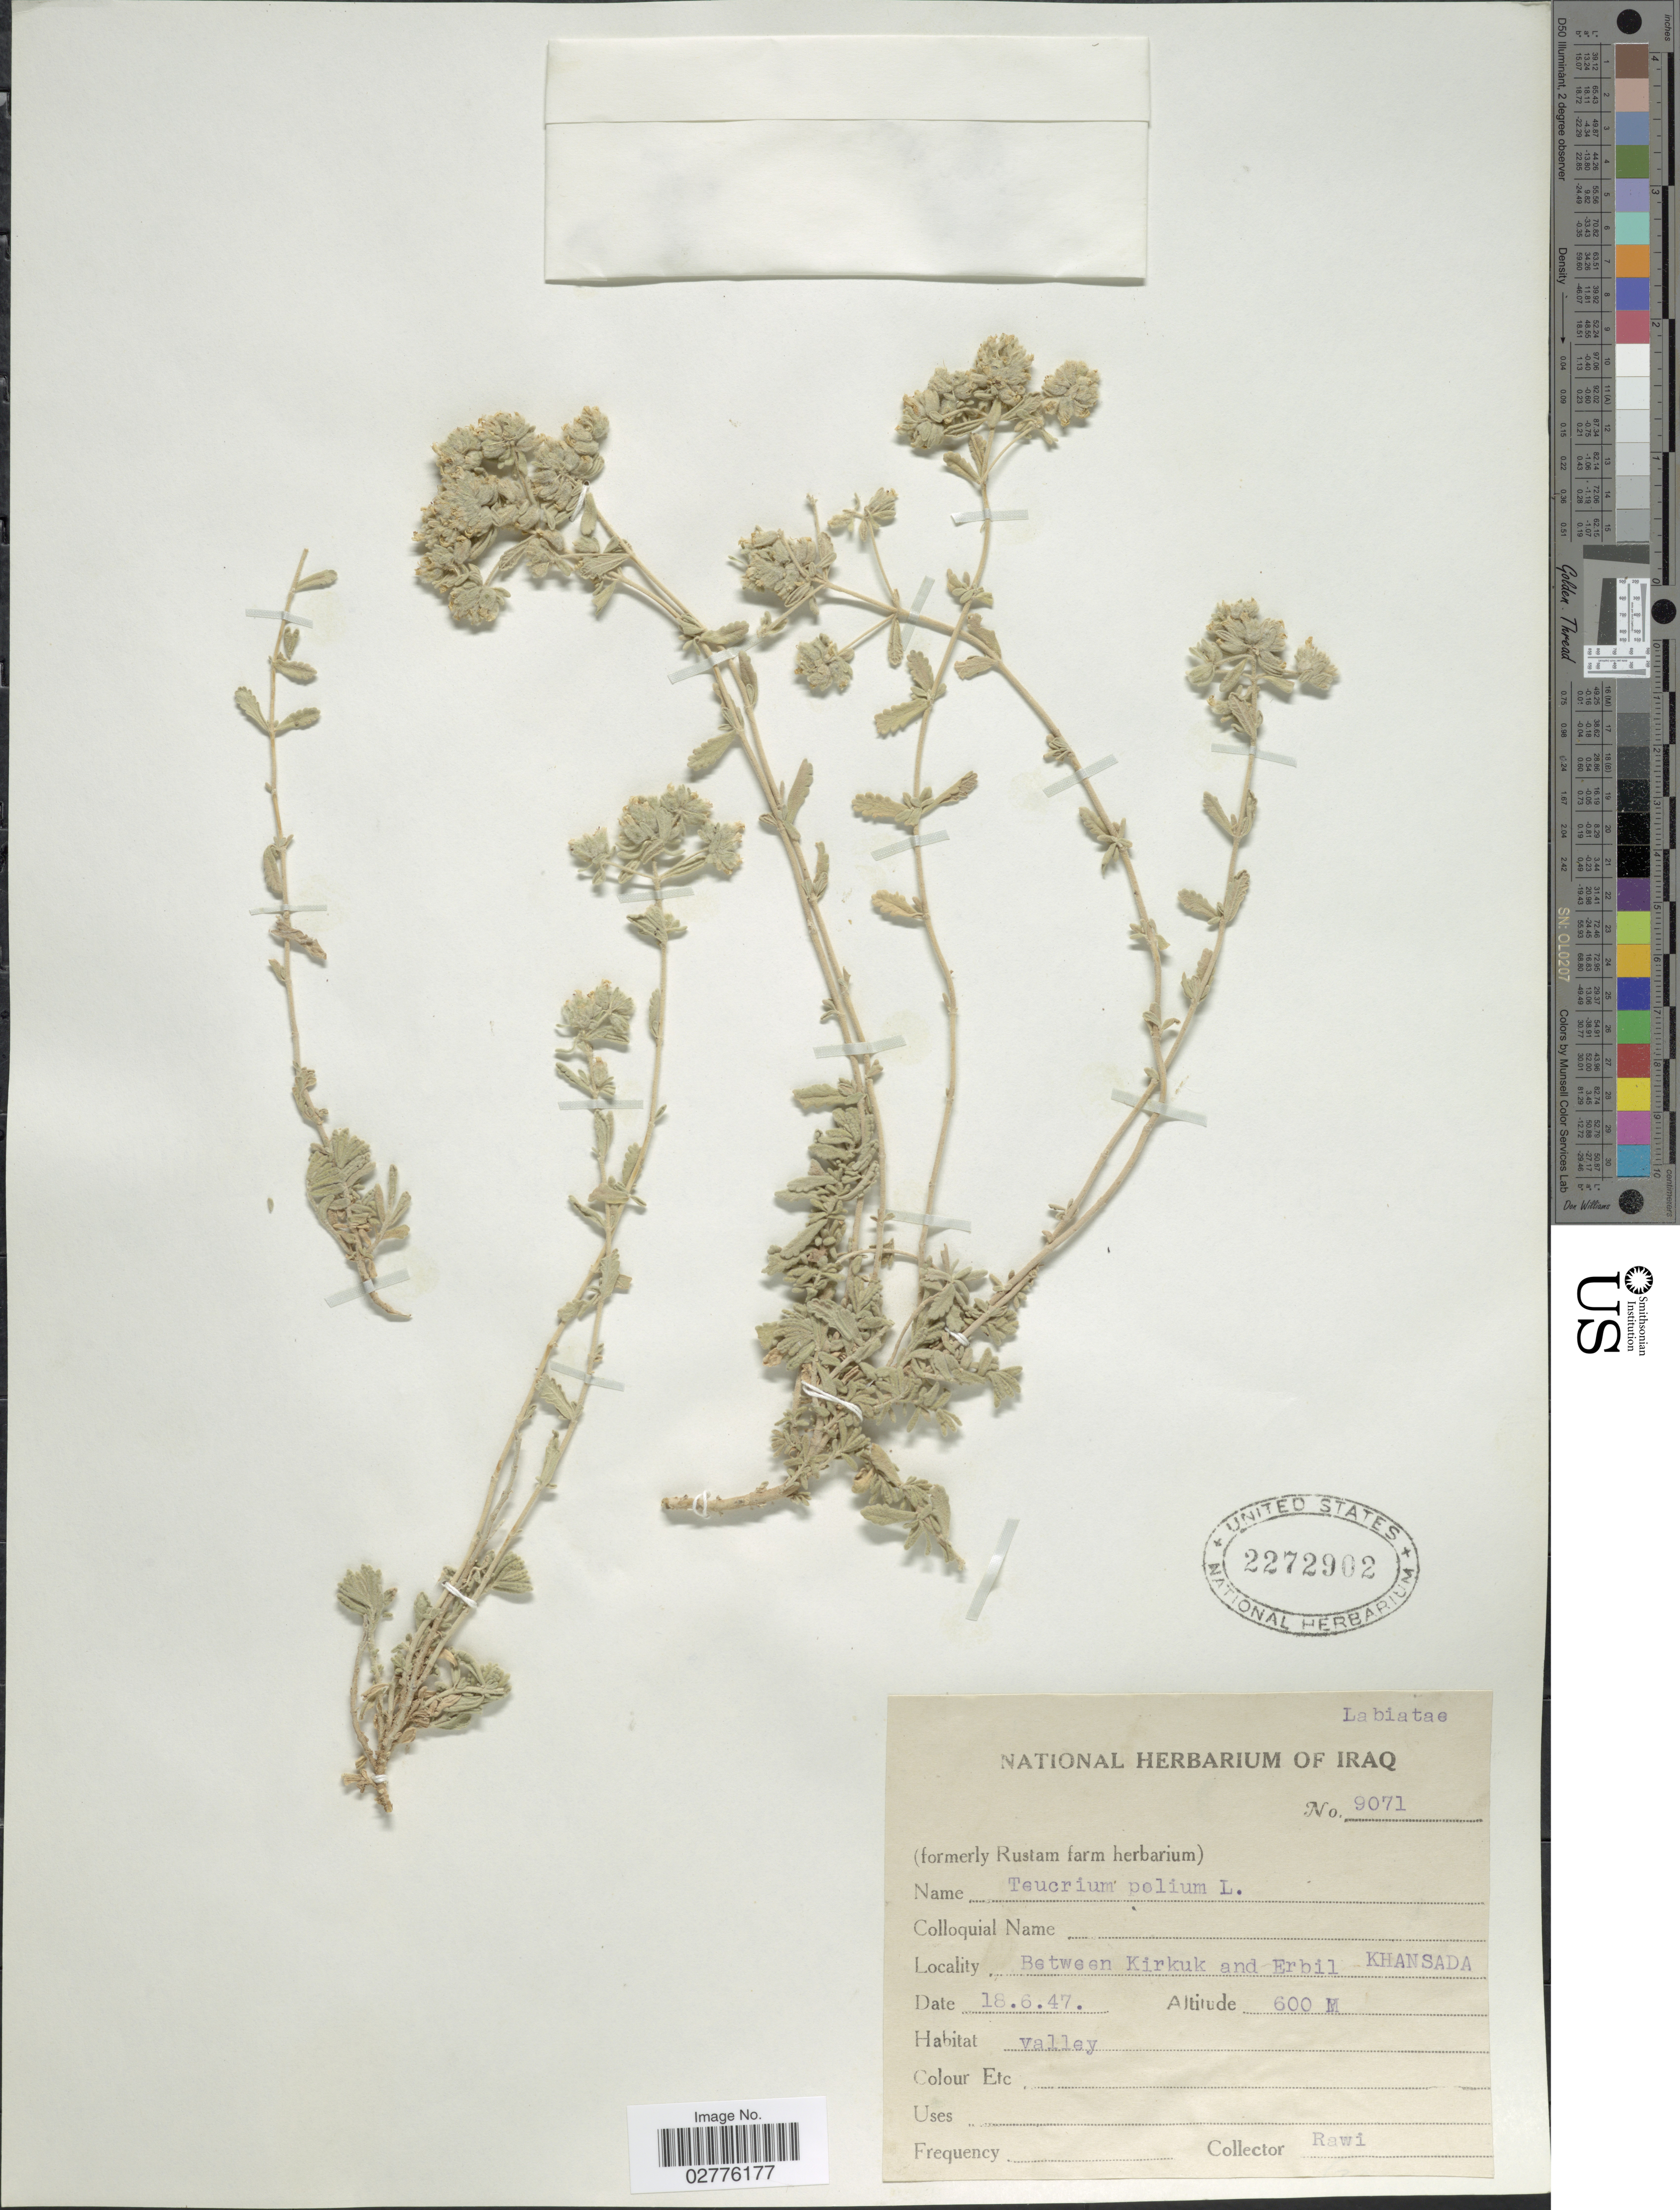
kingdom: Plantae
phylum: Tracheophyta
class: Magnoliopsida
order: Lamiales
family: Lamiaceae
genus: Teucrium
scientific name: Teucrium polium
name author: L.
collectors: -. Rawi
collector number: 9071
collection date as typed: Transcribed d/m/y: 18/6/47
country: Iraq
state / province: Kirkūk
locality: Between Kirkuk and Erbil Khansada.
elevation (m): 600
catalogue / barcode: US 2272902